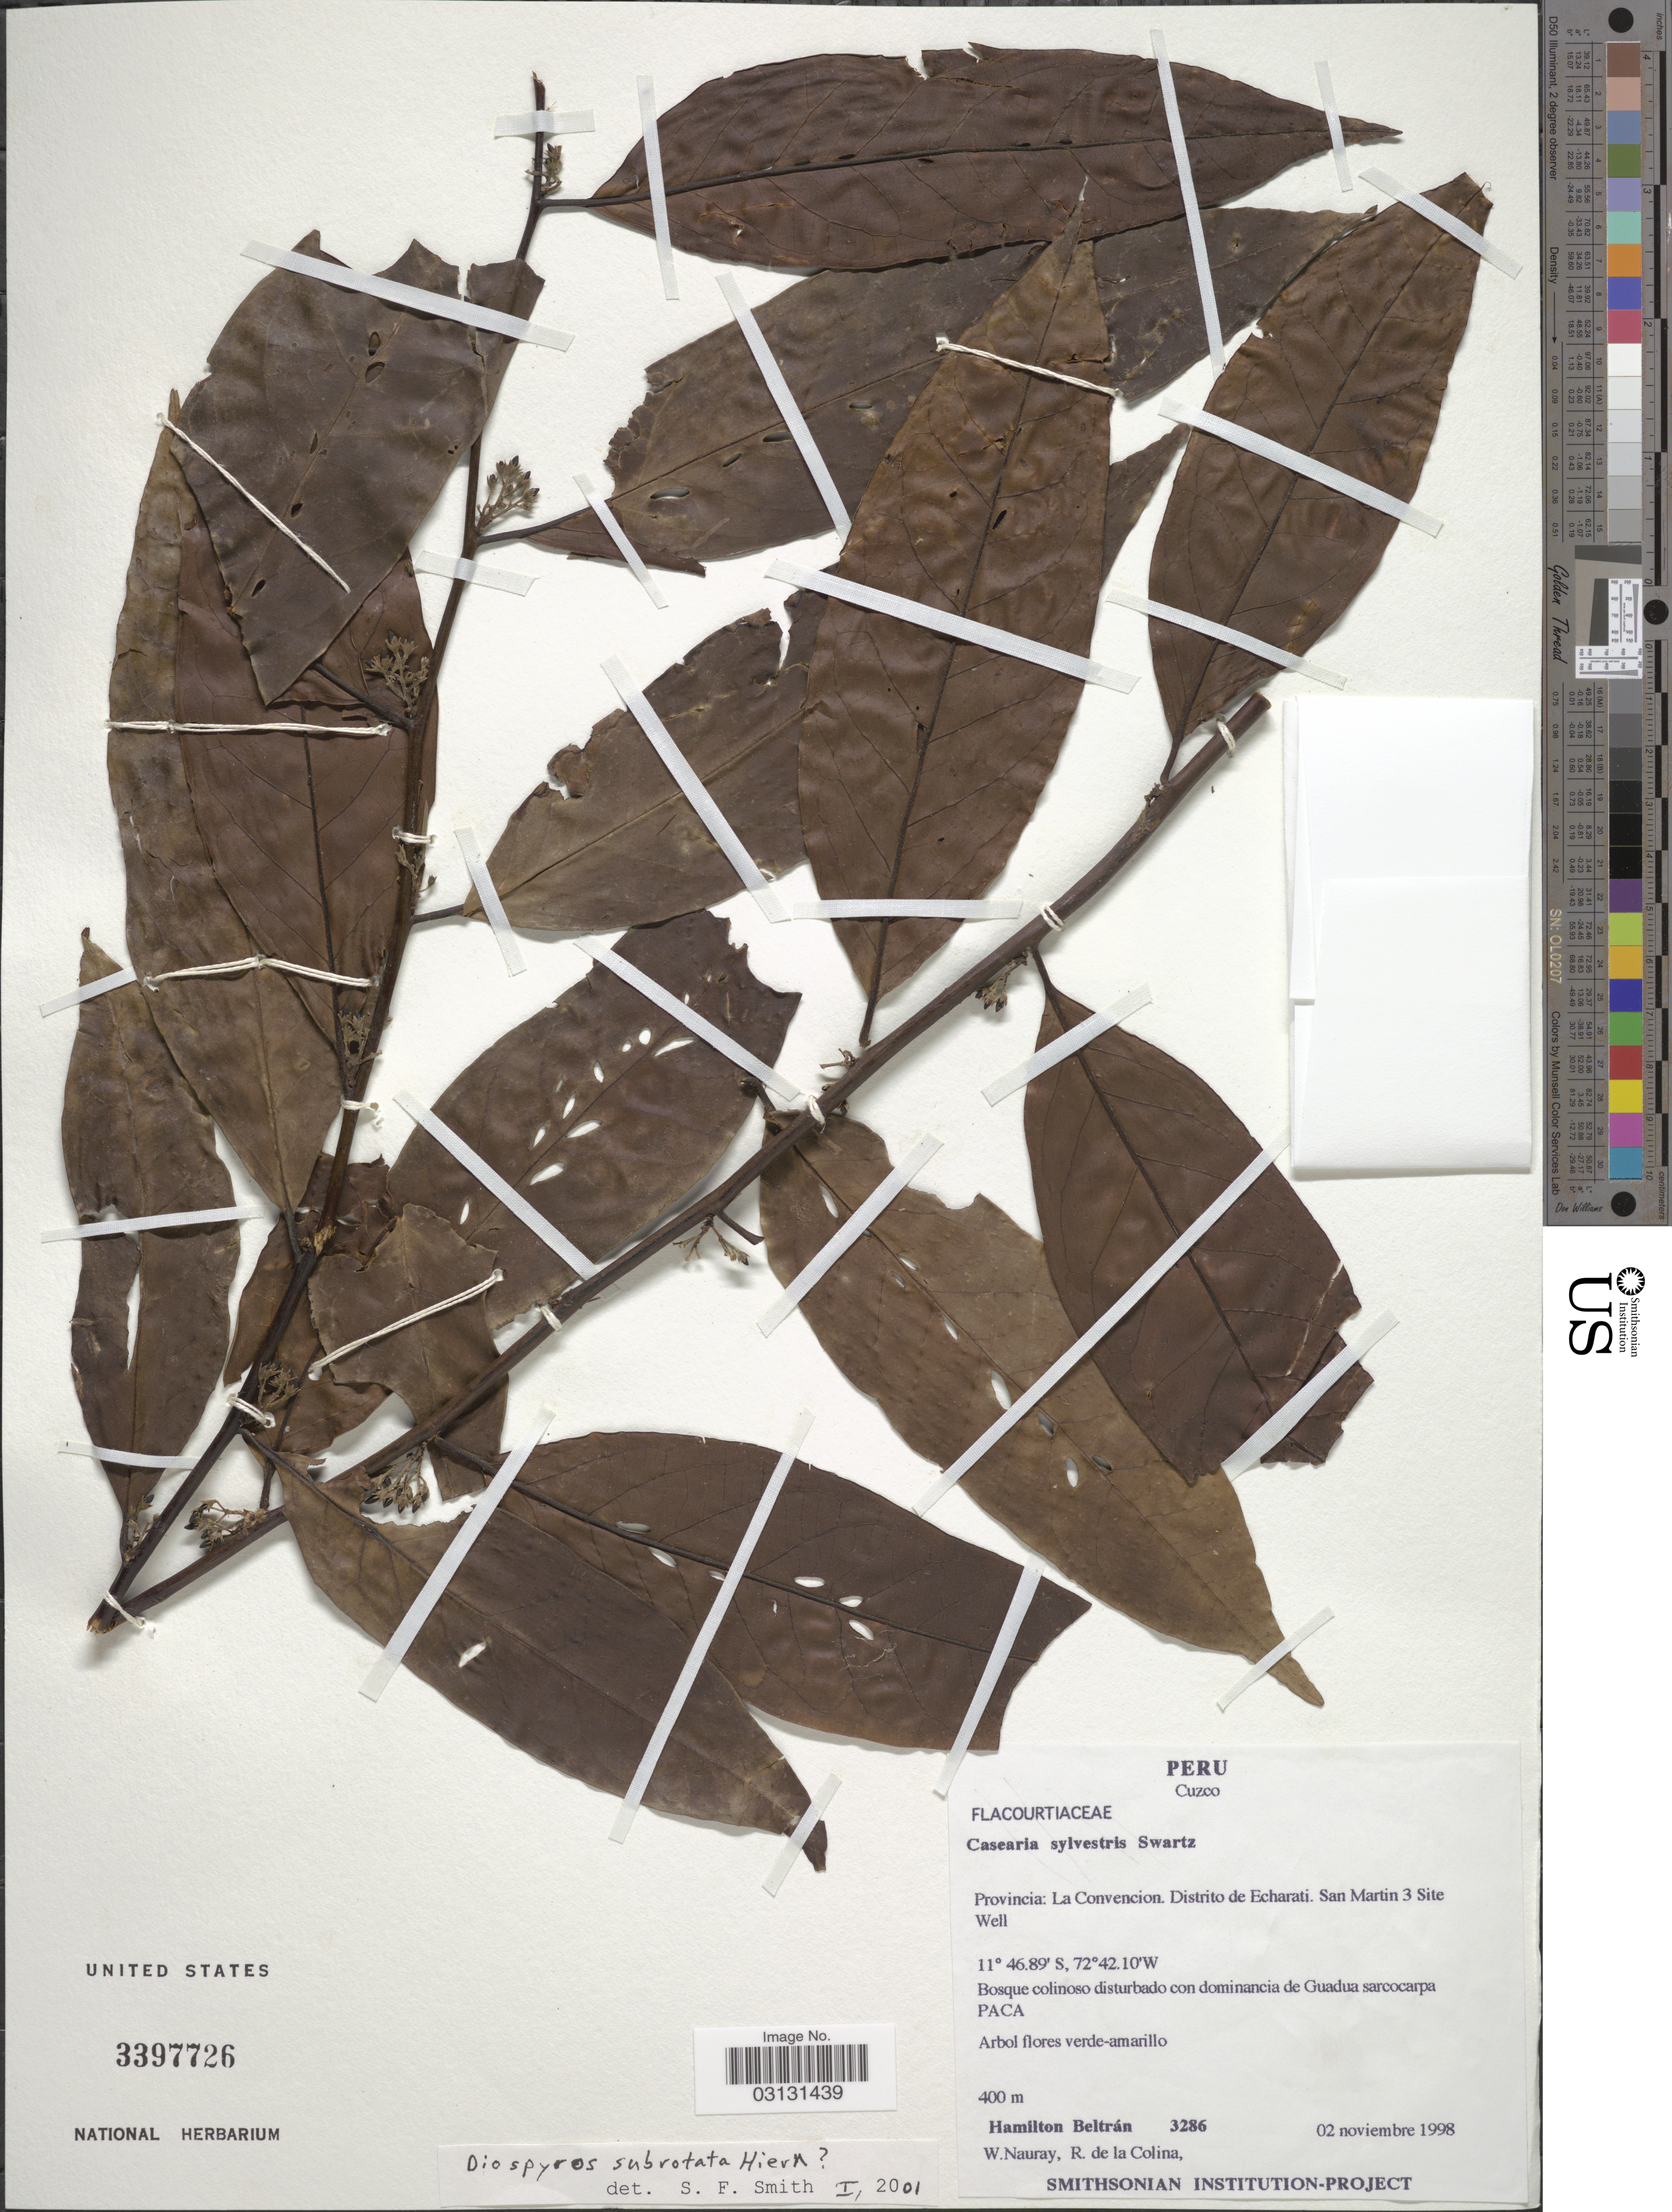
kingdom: Plantae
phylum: Tracheophyta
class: Magnoliopsida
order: Ericales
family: Ebenaceae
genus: Diospyros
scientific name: Diospyros subrotata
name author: Hiern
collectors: H. Beltran, W. Nauray & R. de La Colina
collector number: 3286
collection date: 1998-11-02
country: Peru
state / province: Cusco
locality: Cuzco. Provincia: La Convencion. Distrito de Echarati. San Martin 3 Site Well.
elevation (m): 400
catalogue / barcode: US 3397726